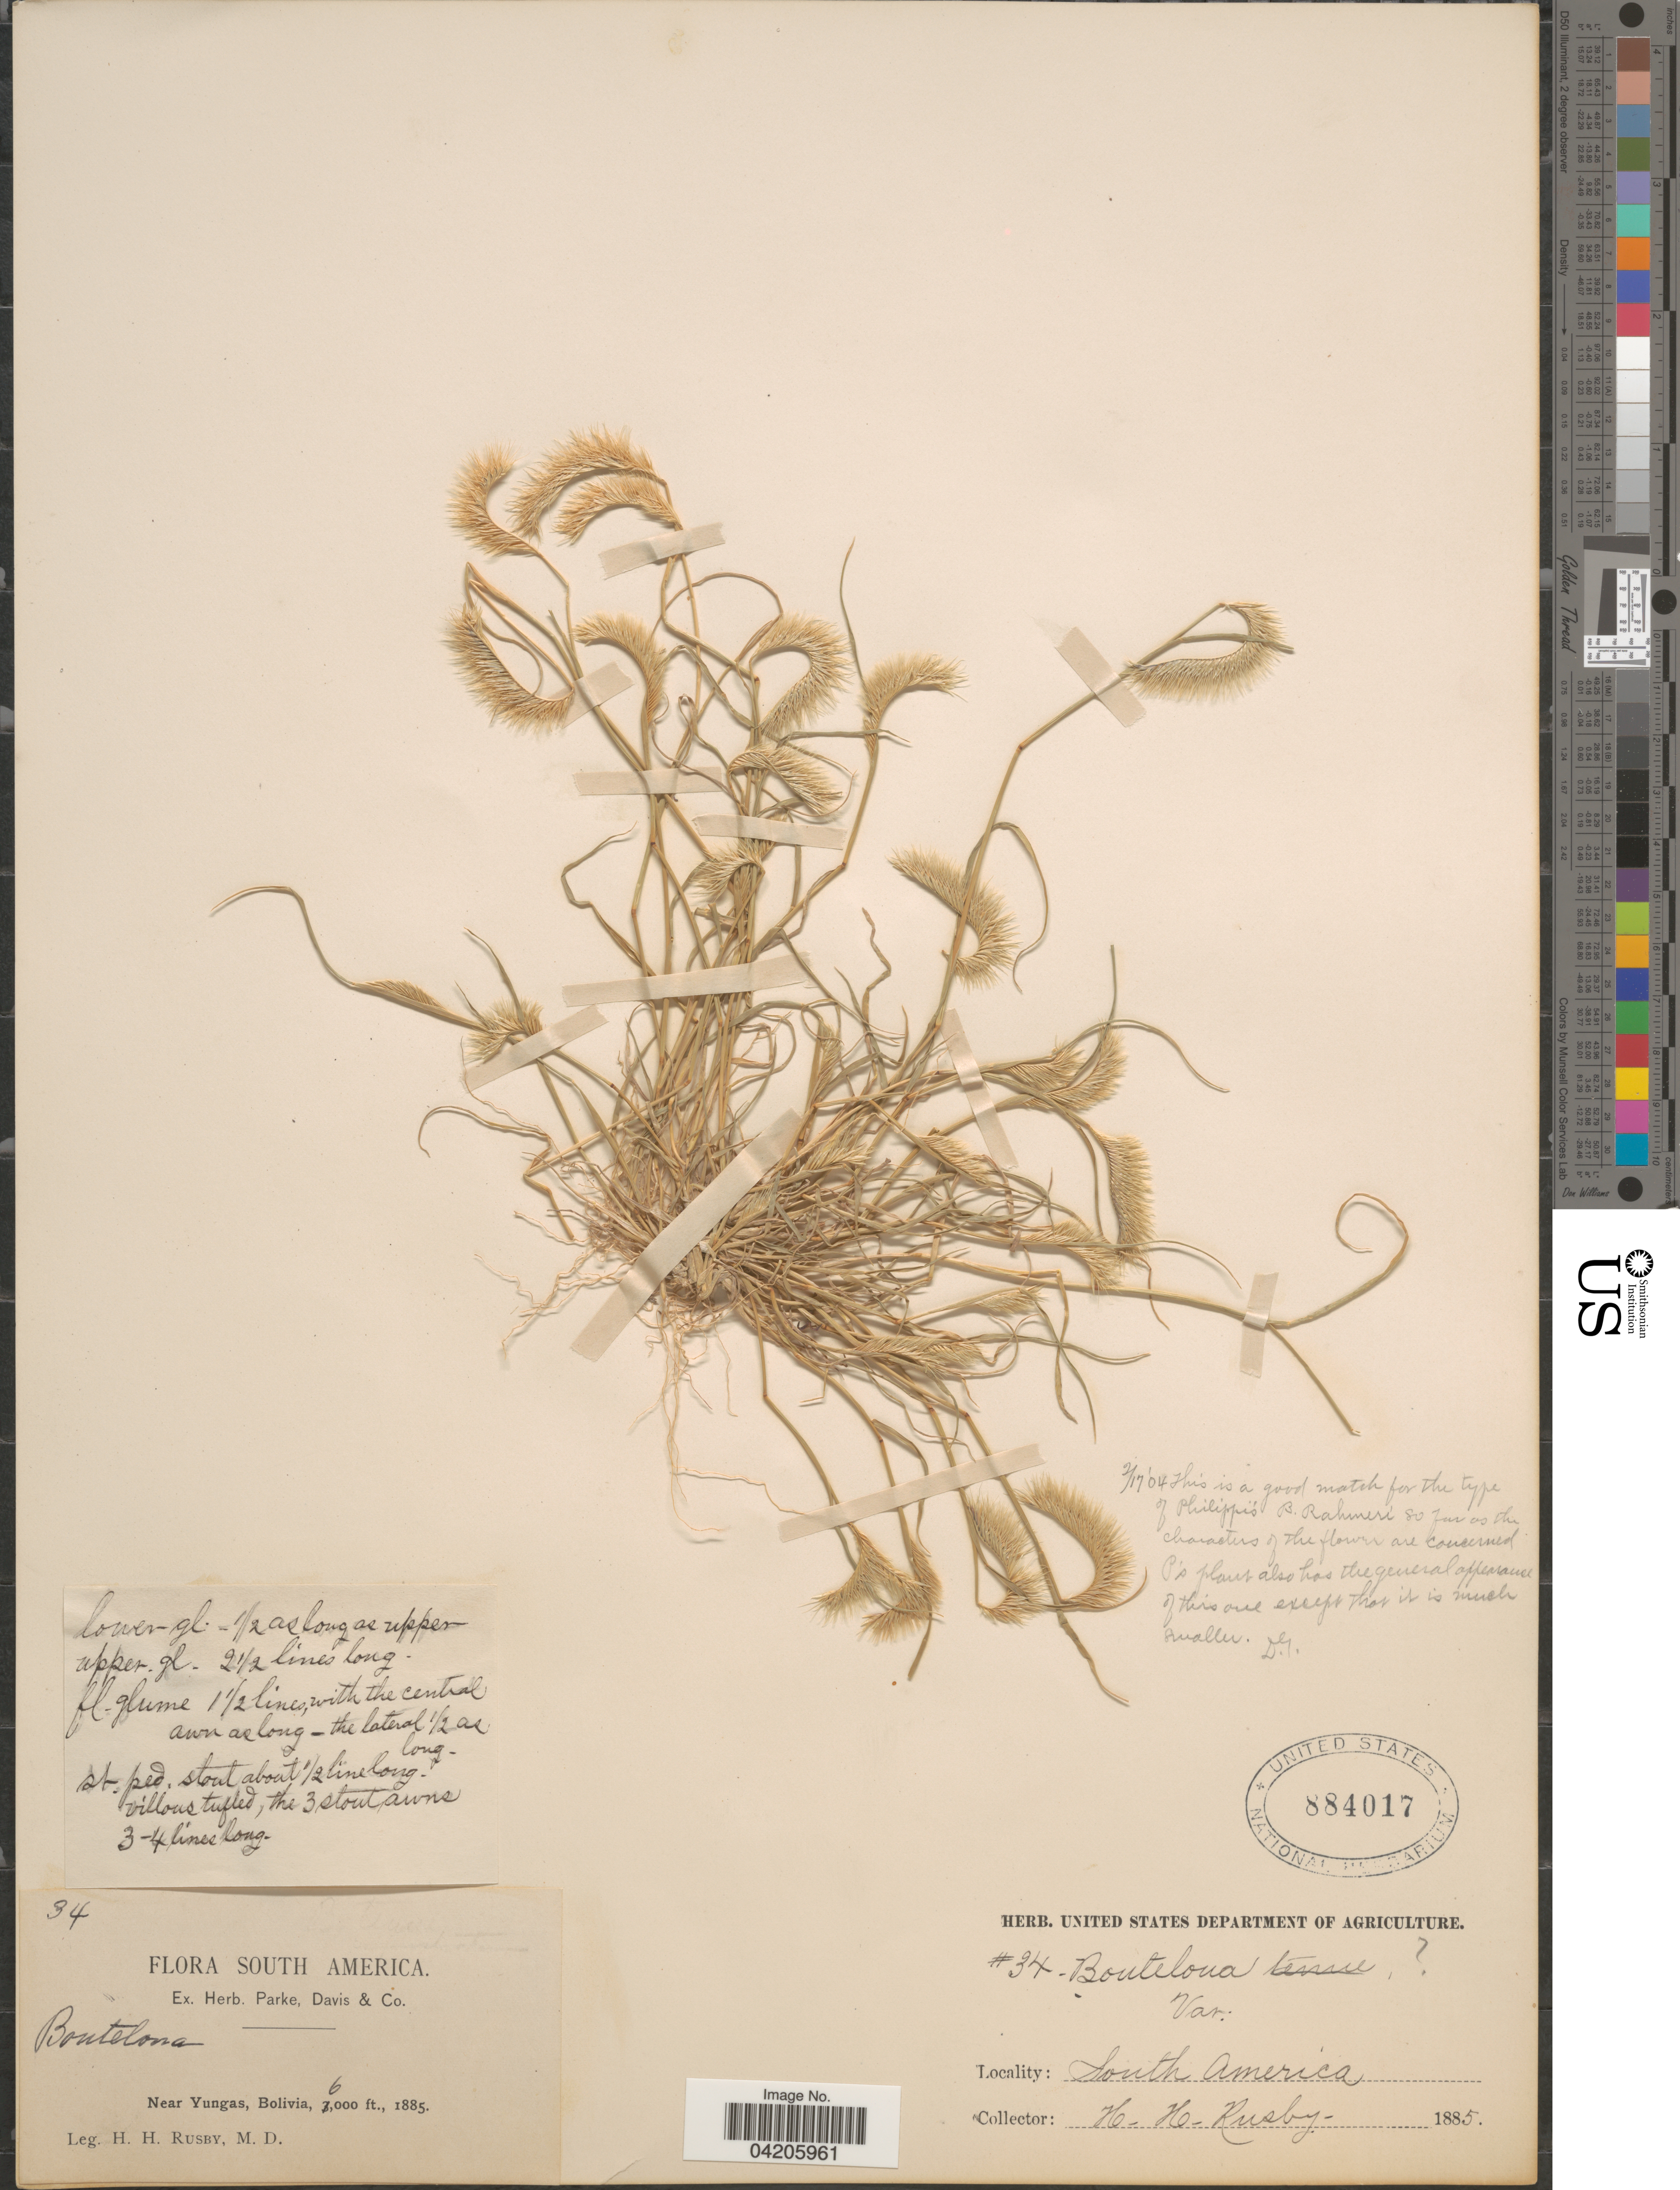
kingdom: Plantae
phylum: Tracheophyta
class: Liliopsida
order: Poales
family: Poaceae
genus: Bouteloua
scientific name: Bouteloua simplex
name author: Lag.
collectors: H. H. Rusby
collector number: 34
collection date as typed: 1885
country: Bolivia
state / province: La Paz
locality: Near Yungas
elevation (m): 1829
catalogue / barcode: US 884017